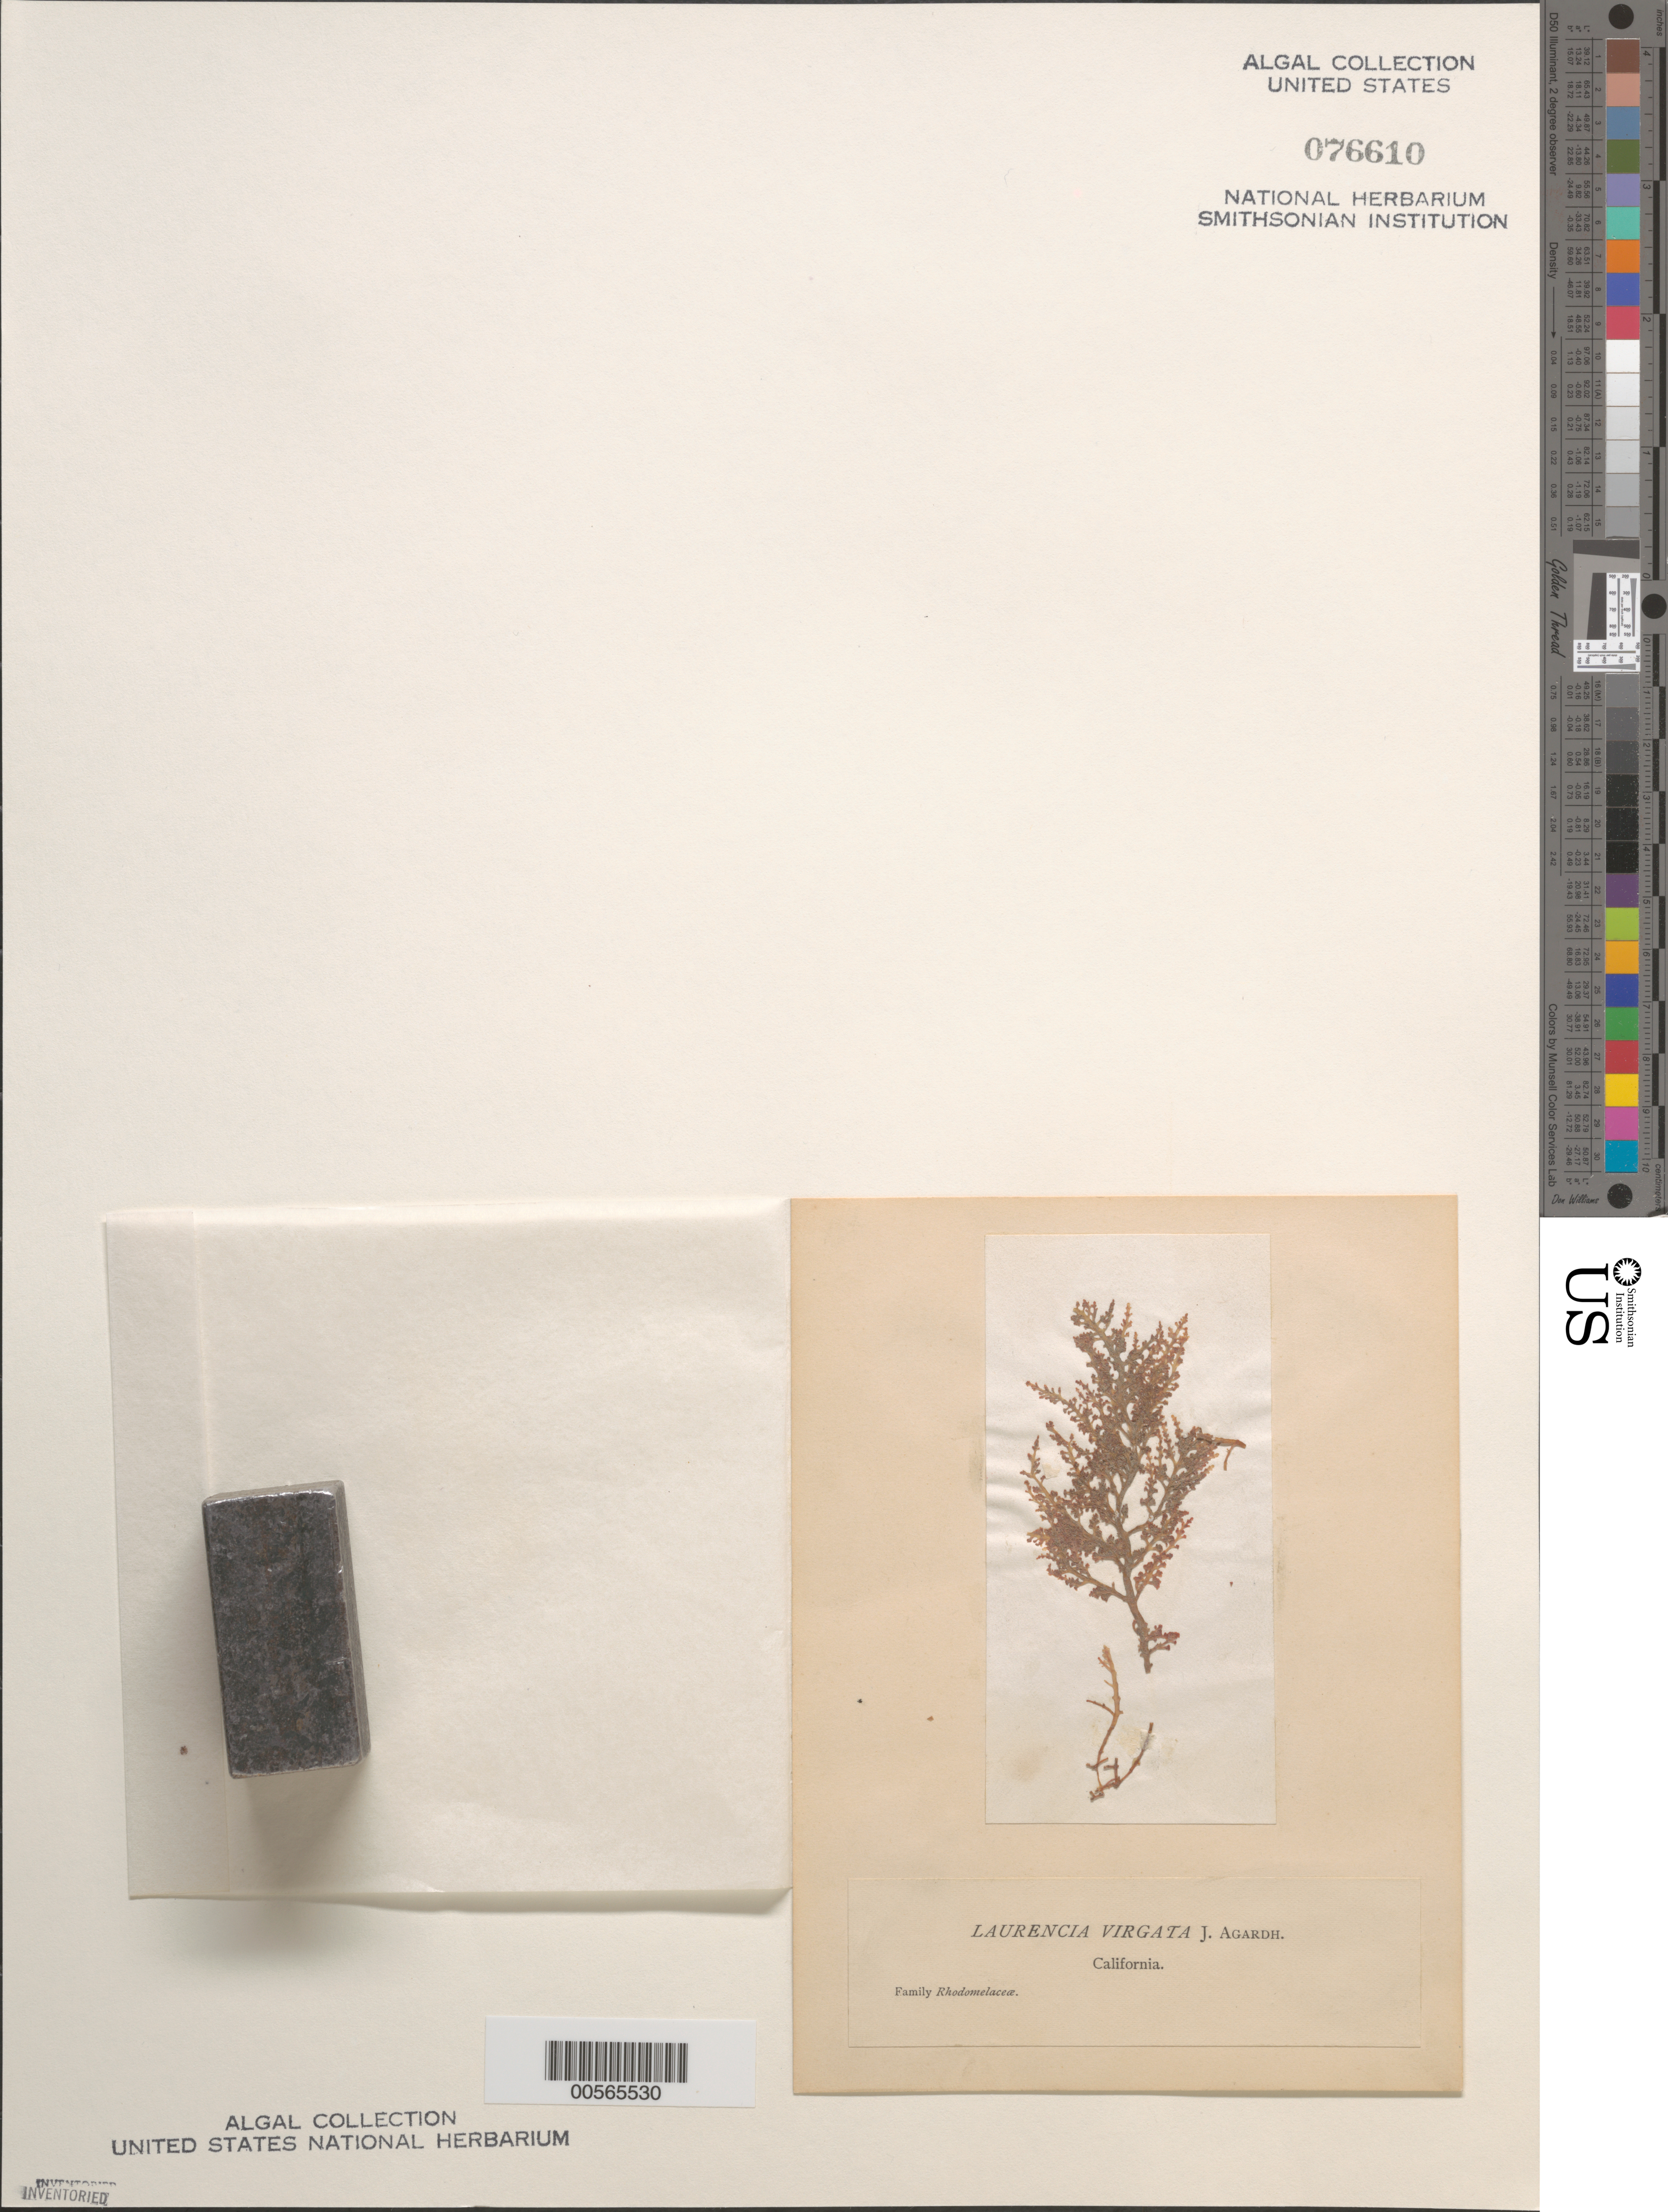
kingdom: Plantae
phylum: Rhodophyta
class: Florideophyceae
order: Ceramiales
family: Rhodomelaceae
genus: Laurencia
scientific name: Laurencia glomerata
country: United States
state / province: California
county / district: San Diego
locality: False Bay, San Diego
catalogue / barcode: US 76610